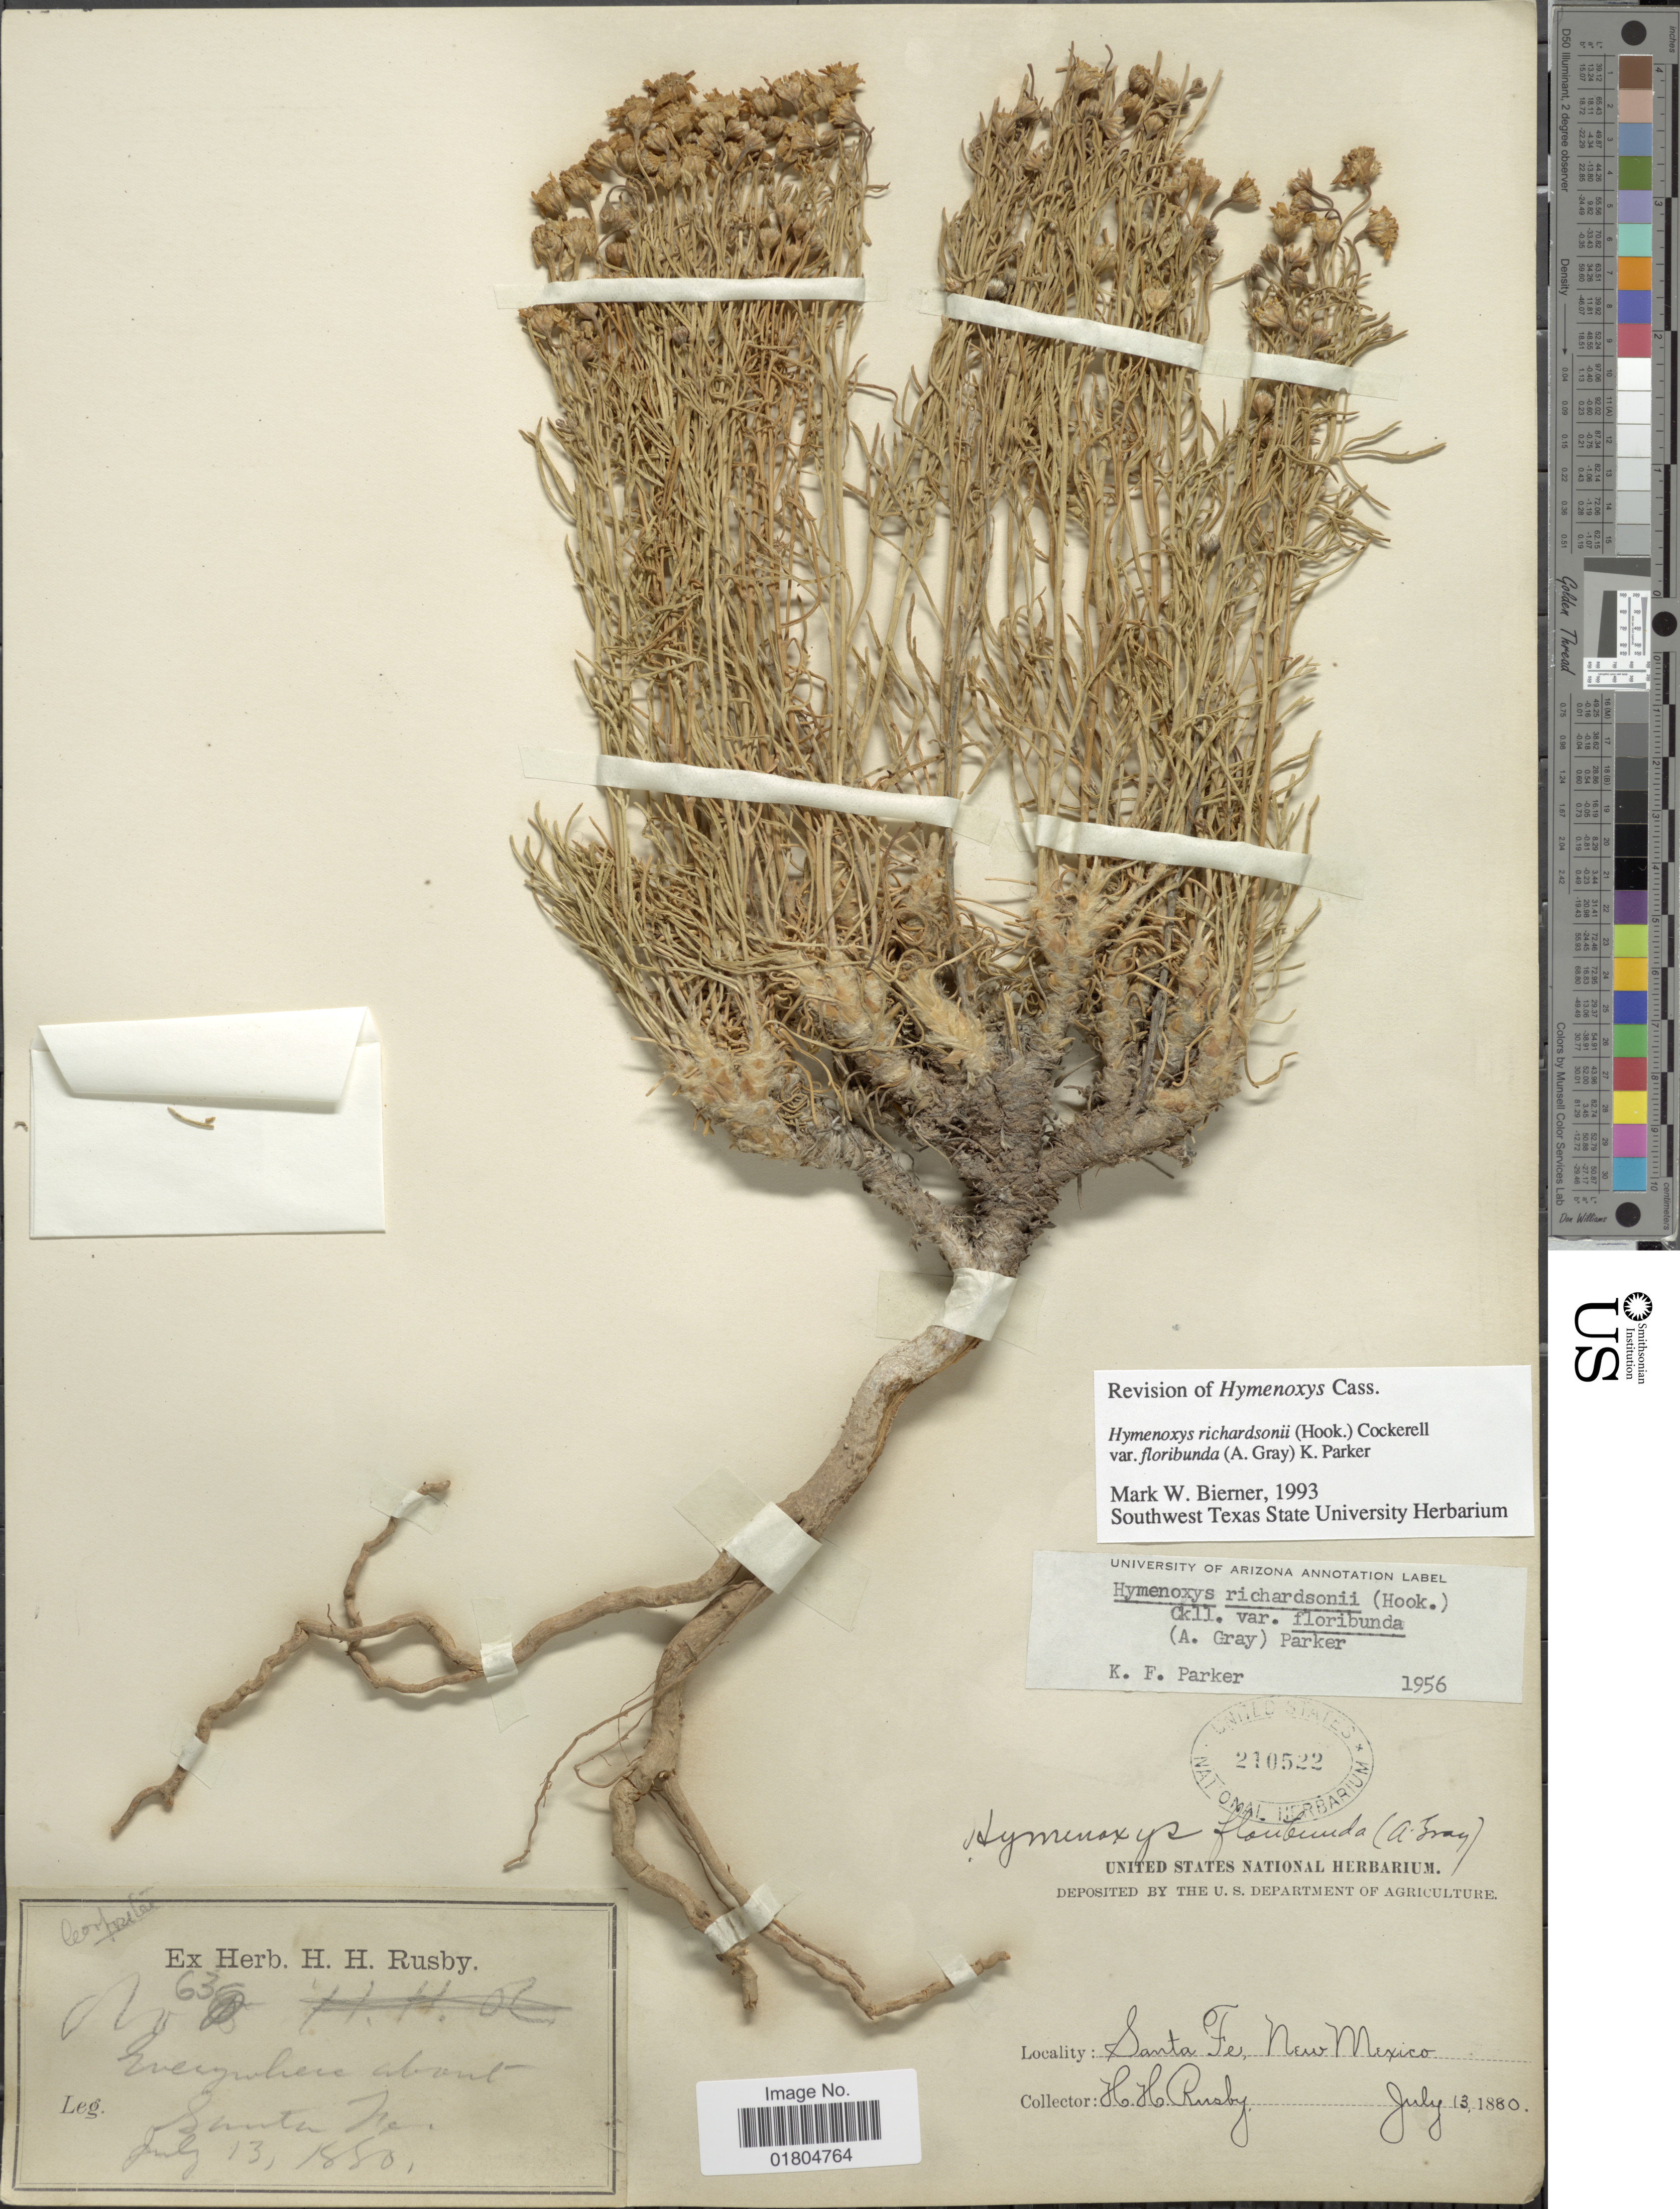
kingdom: Plantae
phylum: Tracheophyta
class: Magnoliopsida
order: Asterales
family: Asteraceae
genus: Hymenoxys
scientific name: Hymenoxys richardsonii var. floribunda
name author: (A. Gray) K.F. Parker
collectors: H. H. Rusby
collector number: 63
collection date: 1880-07-13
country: United States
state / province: New Mexico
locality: Santa Fe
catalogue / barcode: US 210522